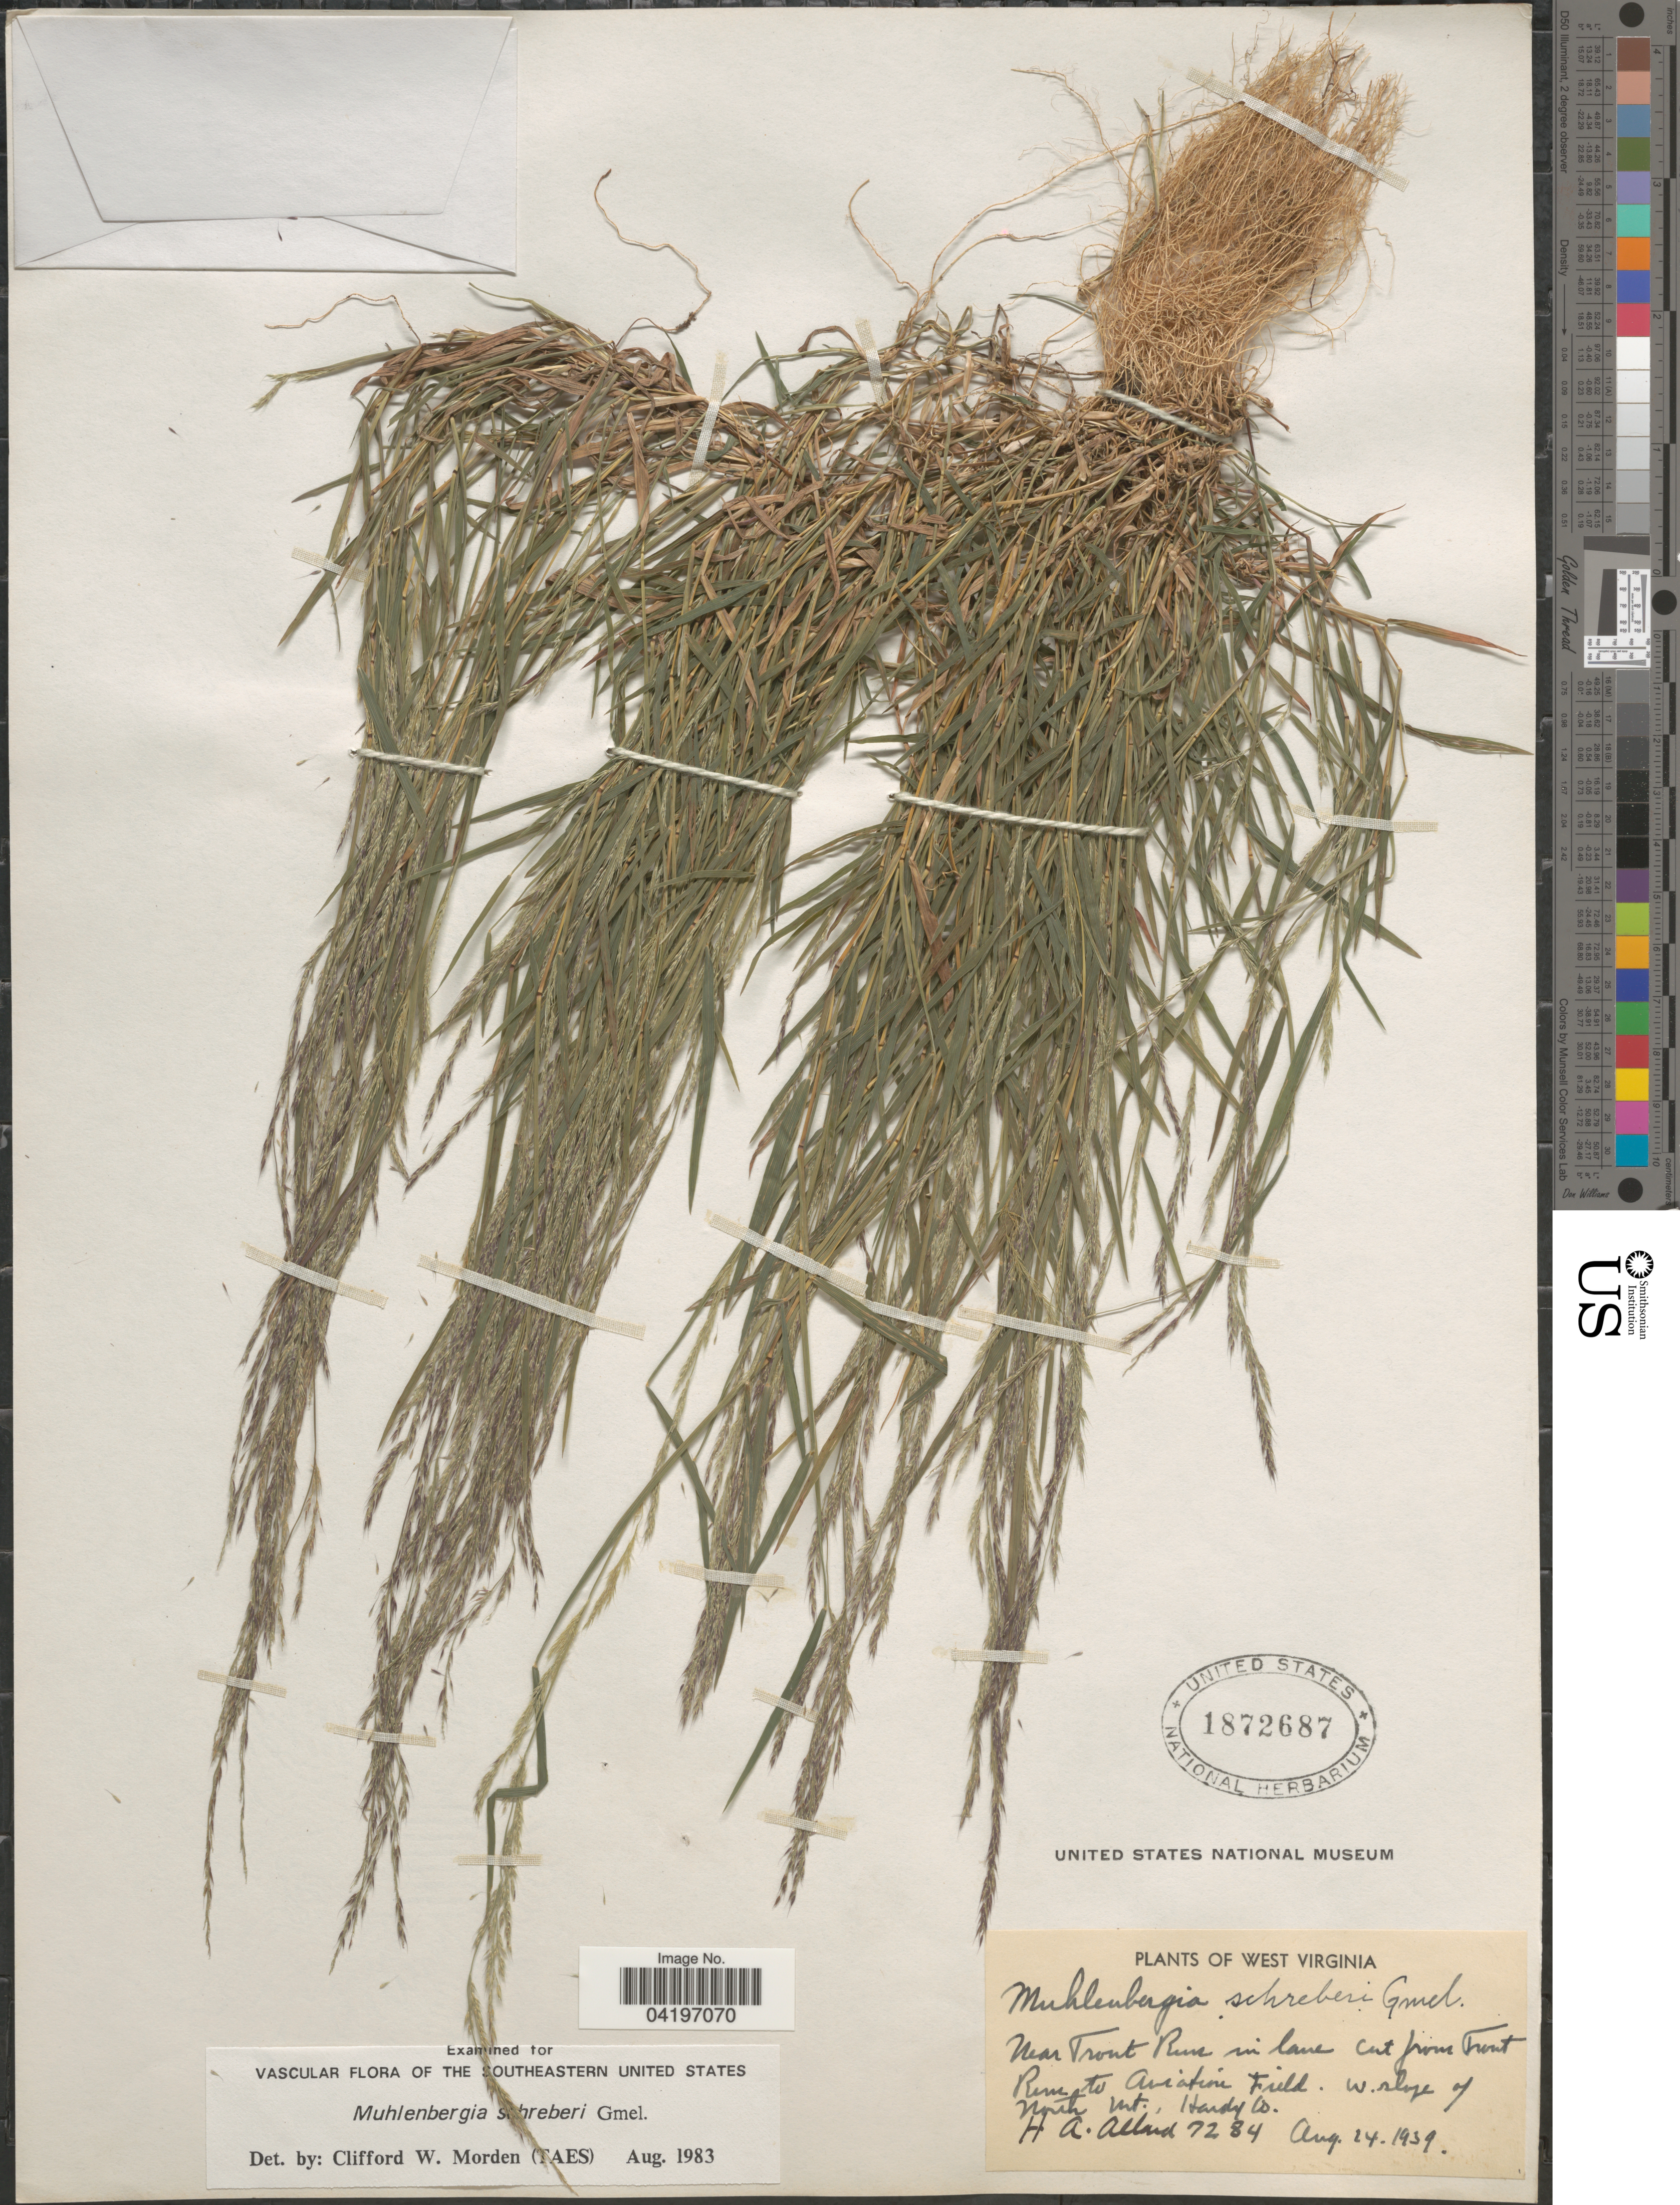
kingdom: Plantae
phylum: Tracheophyta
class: Liliopsida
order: Poales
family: Poaceae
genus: Muhlenbergia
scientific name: Muhlenbergia schreberi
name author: J.F. Gmel.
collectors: H. A. Allard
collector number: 7284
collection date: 1939-08-24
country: United States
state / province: West Virginia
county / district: Hardy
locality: Near Trout Run in lane cut from Trout Run to Aviation Field. W. slope of North Mt., Hardy Co.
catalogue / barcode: US 1872687